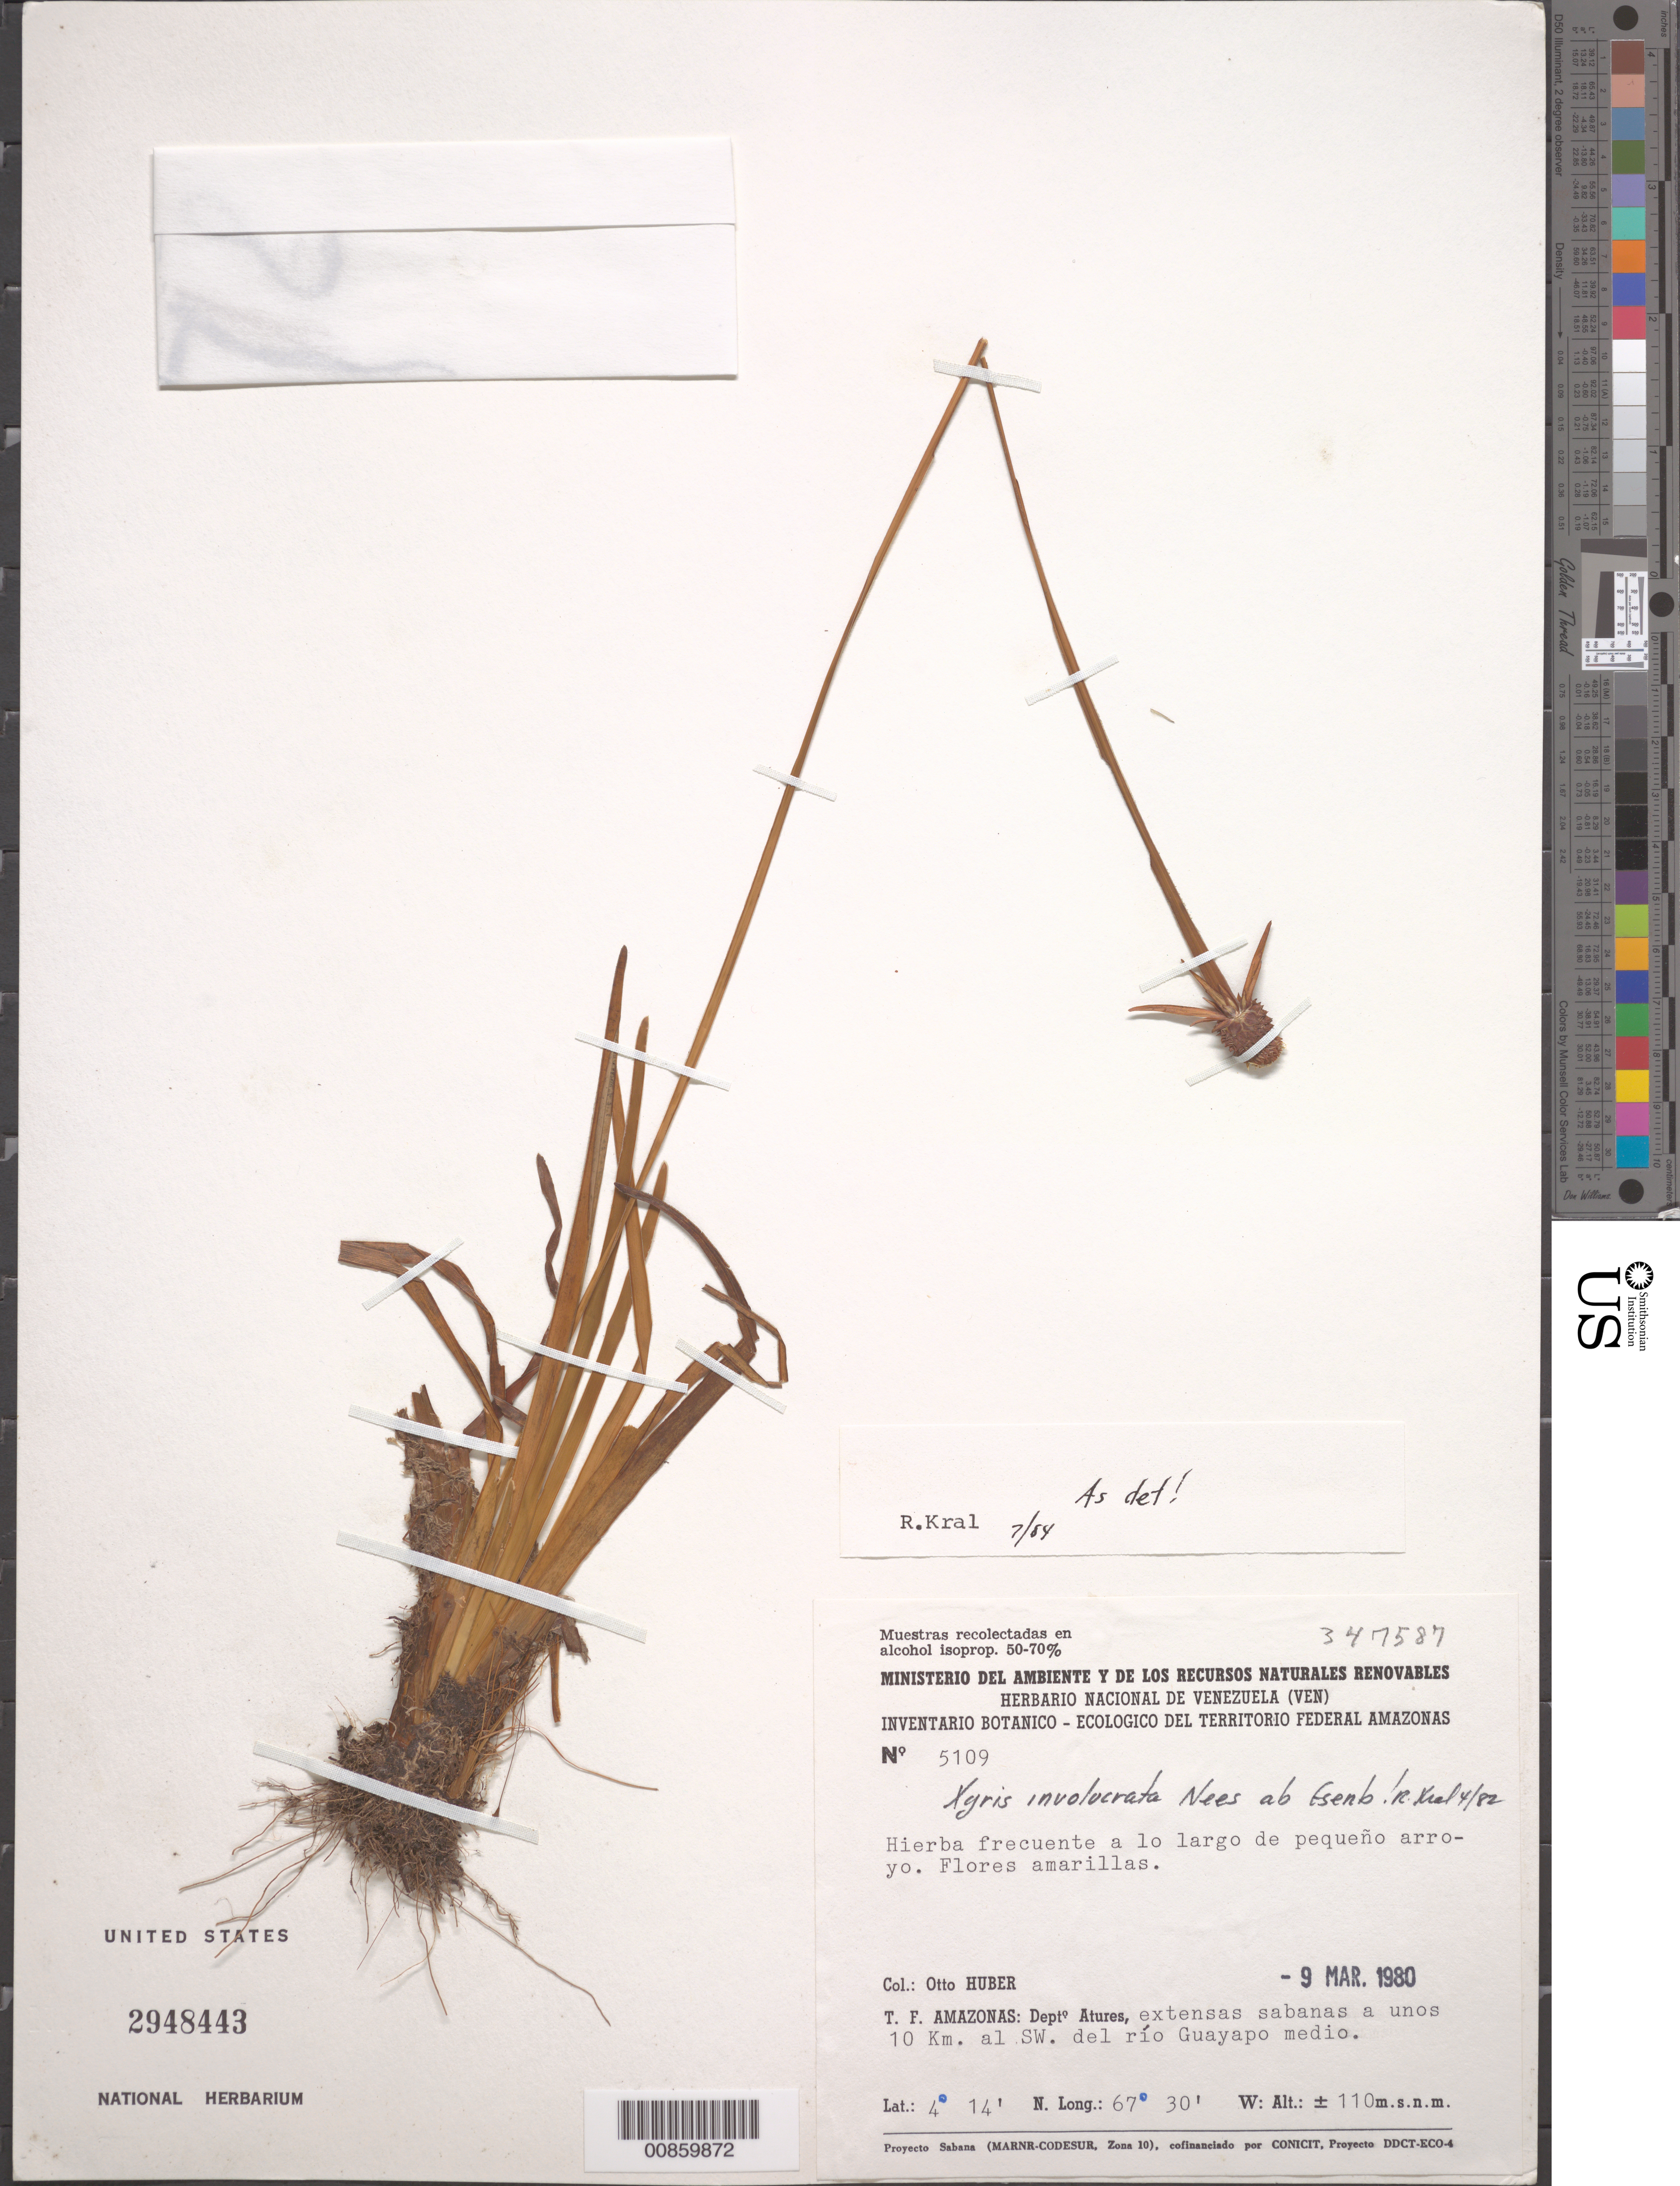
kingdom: Plantae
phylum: Tracheophyta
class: Liliopsida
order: Poales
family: Xyridaceae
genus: Xyris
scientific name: Xyris involucrata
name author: Nees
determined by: Kral, Robert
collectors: O. Huber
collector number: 5109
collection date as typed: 9-Mar-80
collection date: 1980-03-09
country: Venezuela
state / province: Amazonas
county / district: Atures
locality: Río Guayapo medio; 10 km al SW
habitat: Sabana; a lo largo de pequeño arroyo.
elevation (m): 110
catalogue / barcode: US 2948443